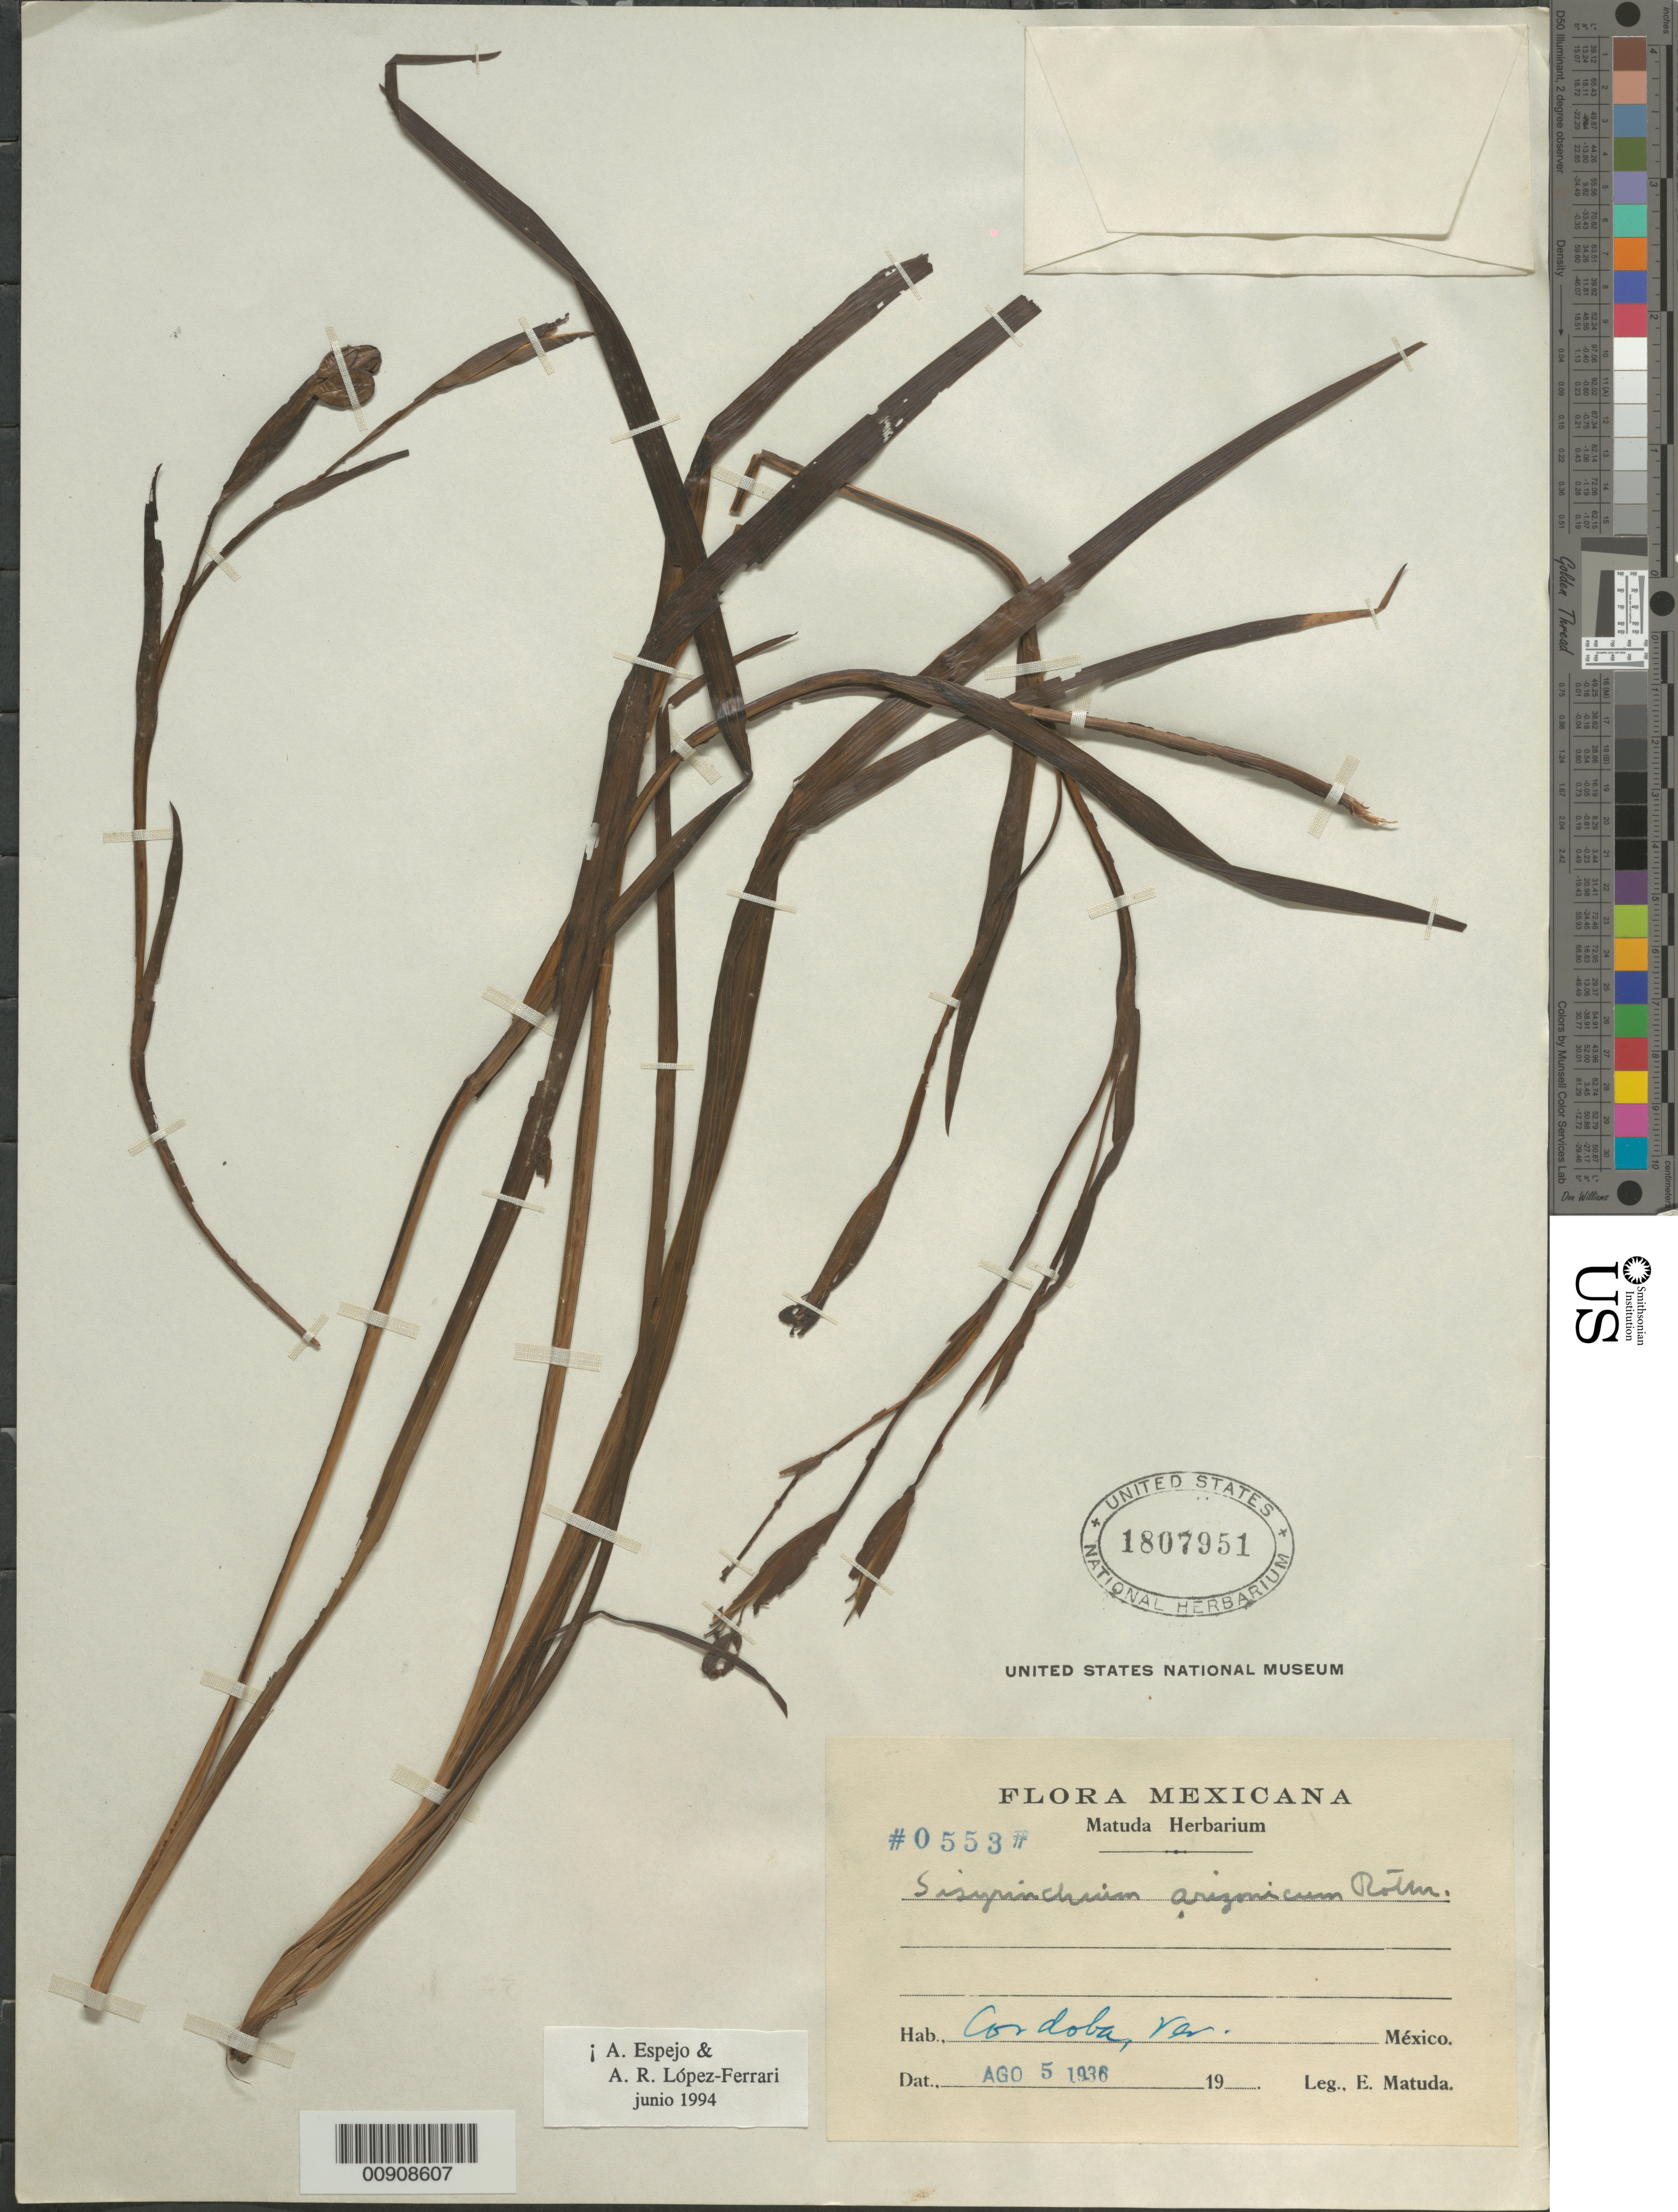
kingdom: Plantae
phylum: Tracheophyta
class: Liliopsida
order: Asparagales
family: Iridaceae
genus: Sisyrinchium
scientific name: Sisyrinchium arizonicum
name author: Rothr.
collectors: E. Matuda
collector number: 0553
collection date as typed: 05 Aug 1936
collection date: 1936-08-05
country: Mexico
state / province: Veracruz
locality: Cordoba, Veracruz.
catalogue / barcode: US 1807951